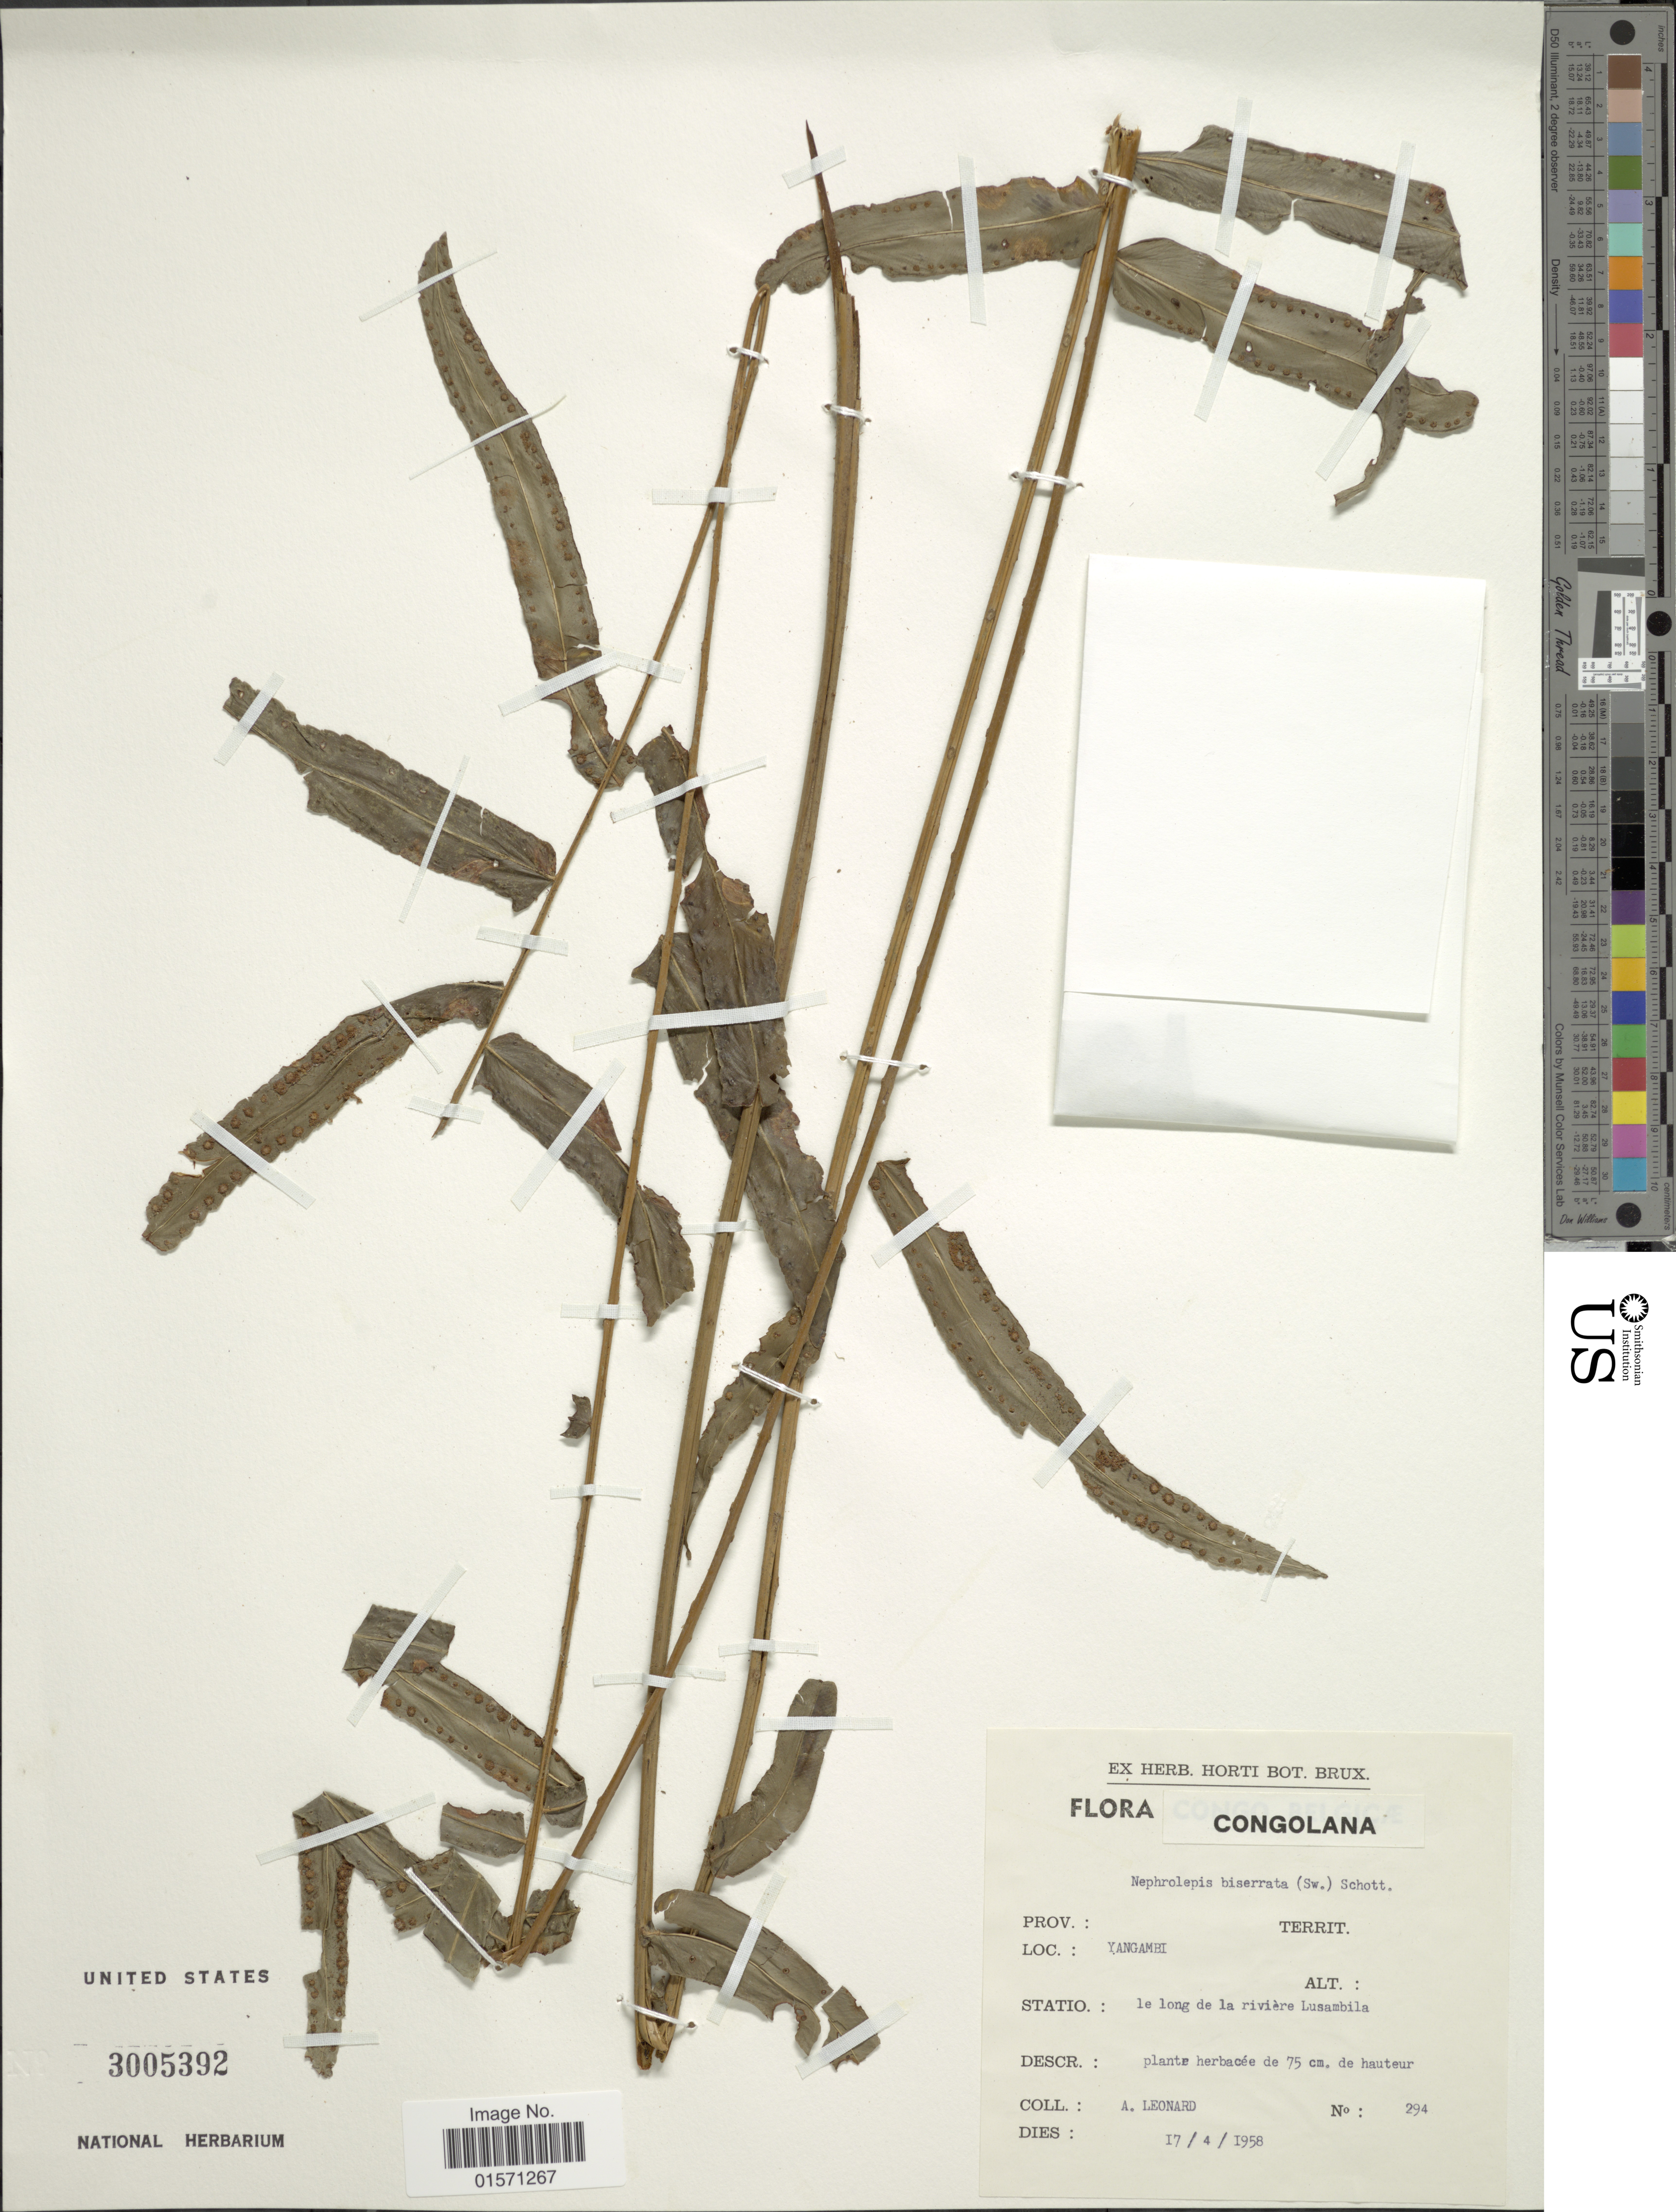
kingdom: Plantae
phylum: Tracheophyta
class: Polypodiopsida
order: Polypodiales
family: Nephrolepidaceae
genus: Nephrolepis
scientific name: Nephrolepis biserrata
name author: (Sw.) Schott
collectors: A. Leonard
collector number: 294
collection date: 1958-04-17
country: Congo, Democratic Republic of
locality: Congolana. Yangambi. Statio.: le long de la rivière Lusambila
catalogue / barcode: US 3005392